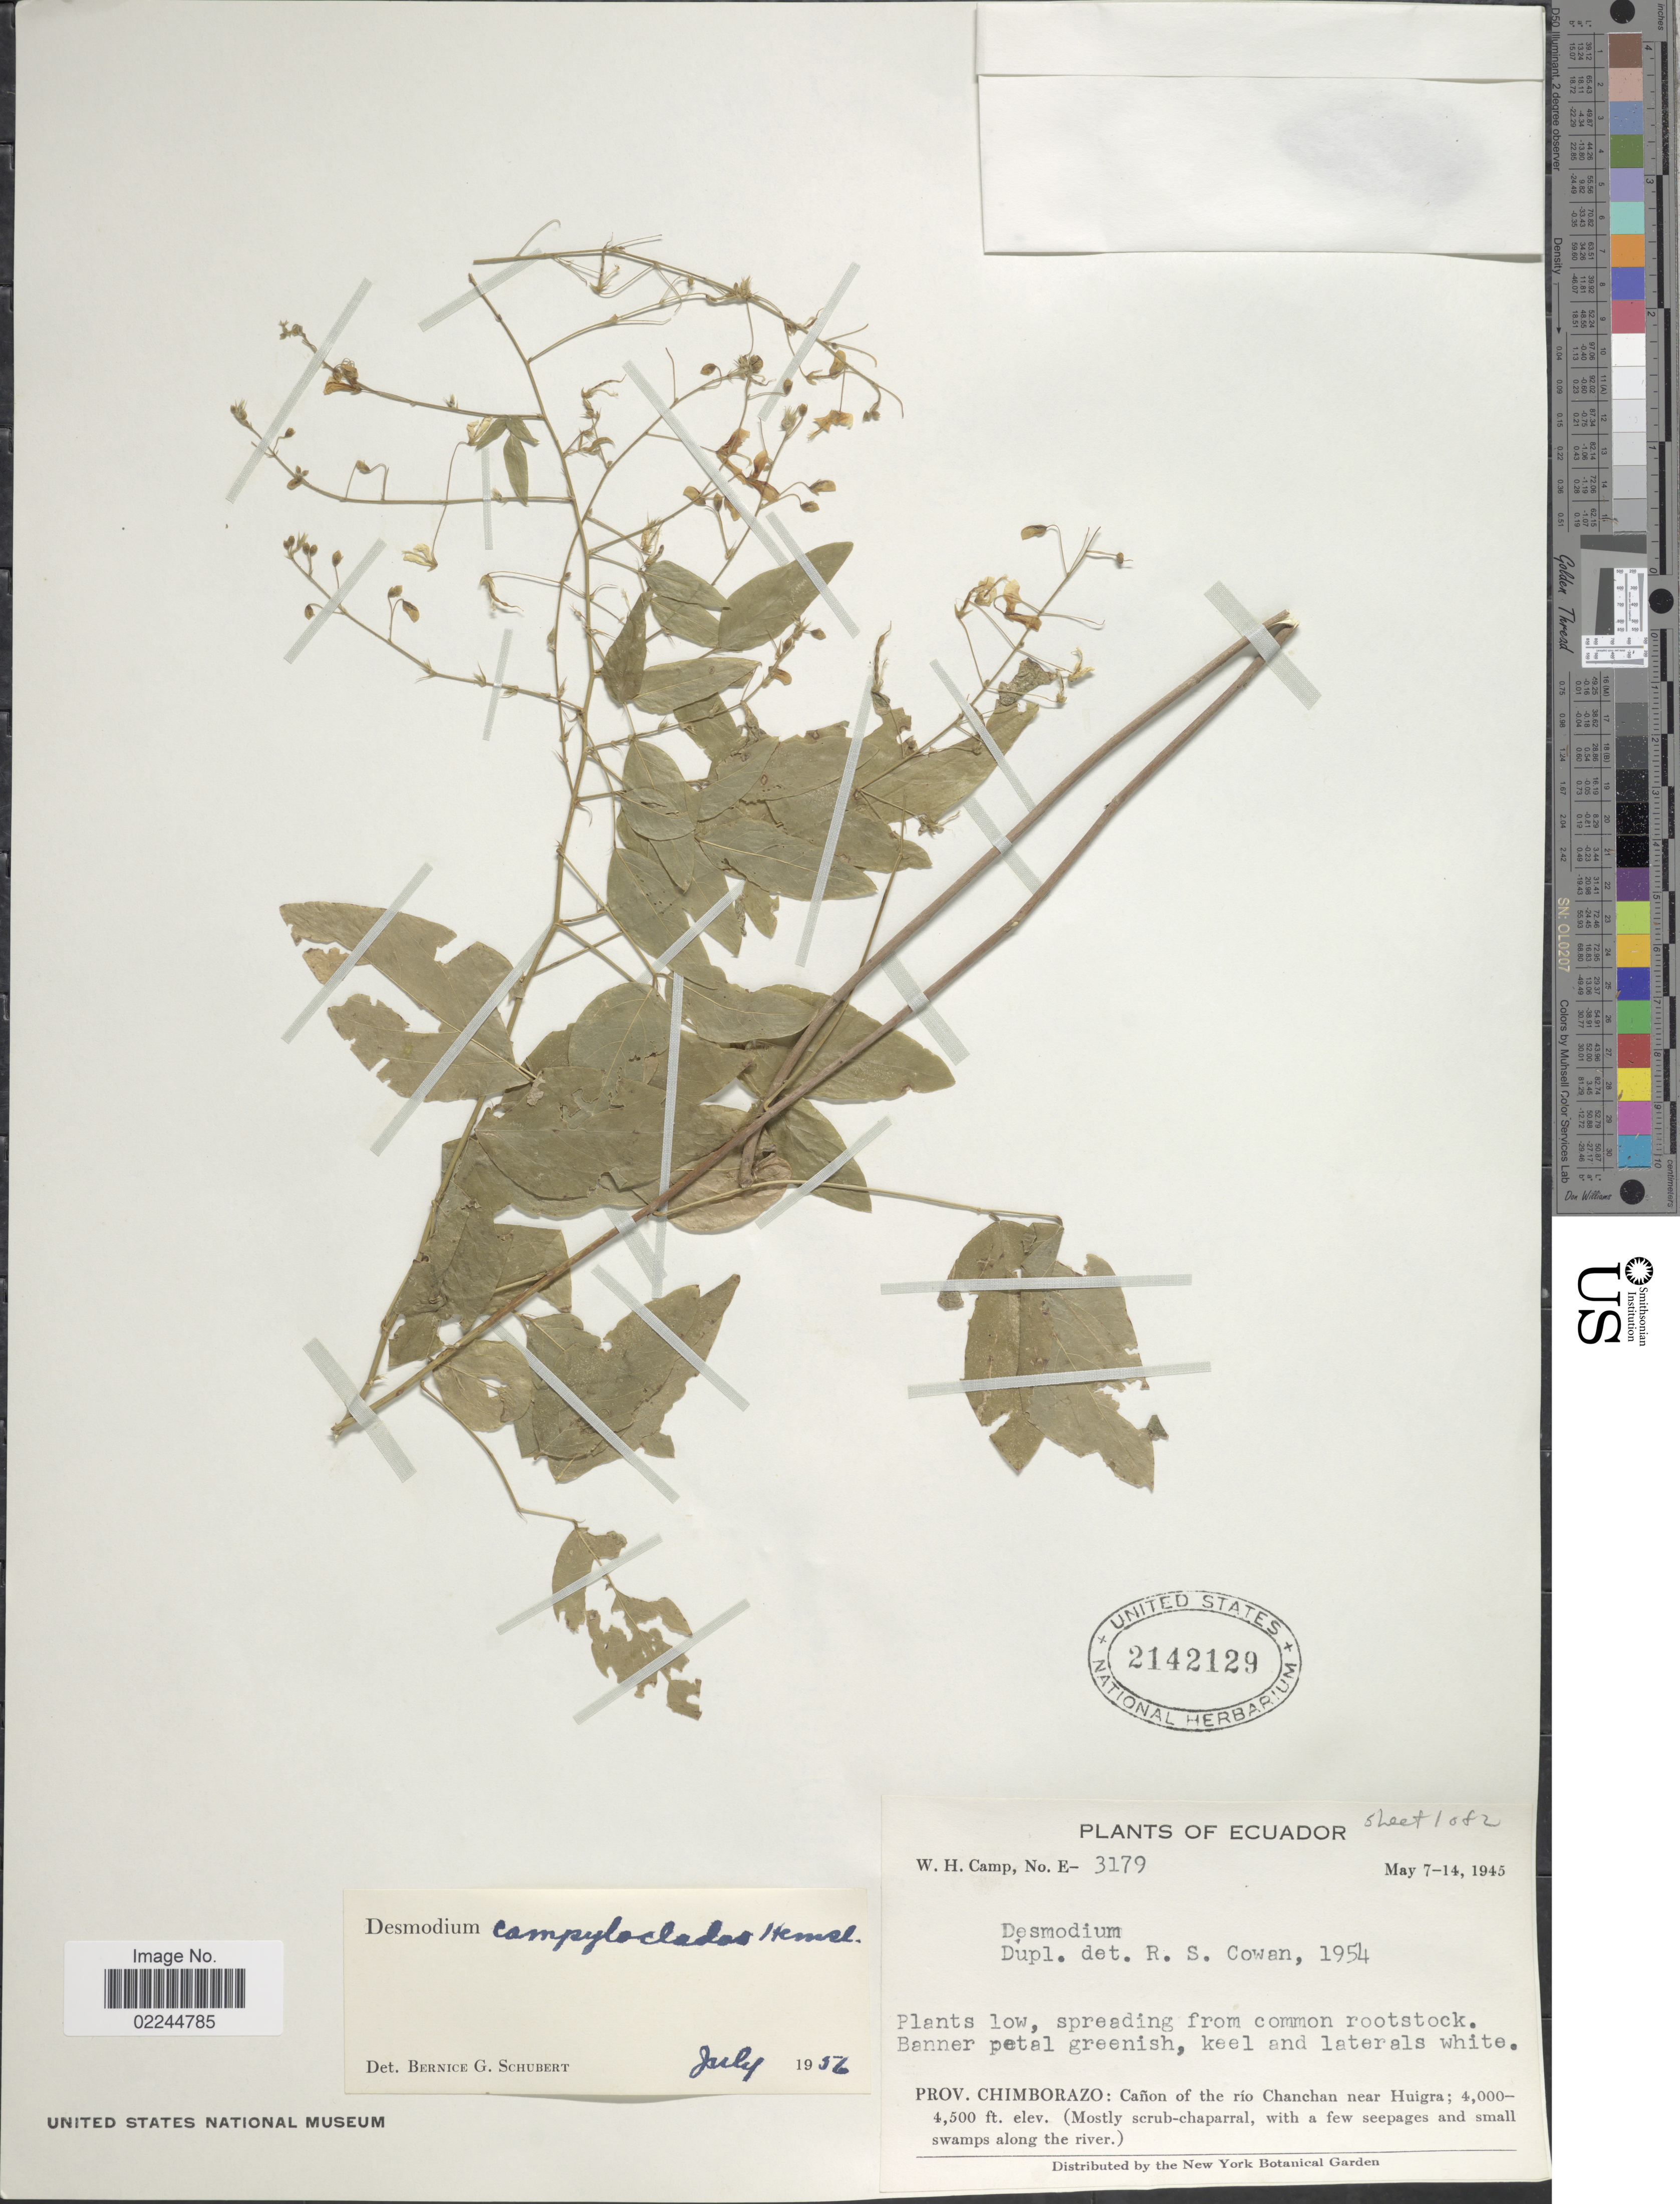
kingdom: Plantae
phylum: Tracheophyta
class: Magnoliopsida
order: Fabales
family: Fabaceae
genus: Desmodium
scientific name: Desmodium campyloclados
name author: Hemsl.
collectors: W. H. Camp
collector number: E-3179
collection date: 1945-05-07/1945-05-14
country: Ecuador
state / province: Chimborazo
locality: Canon of the rio Chanchan near Huigra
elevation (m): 1219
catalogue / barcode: US 2142129